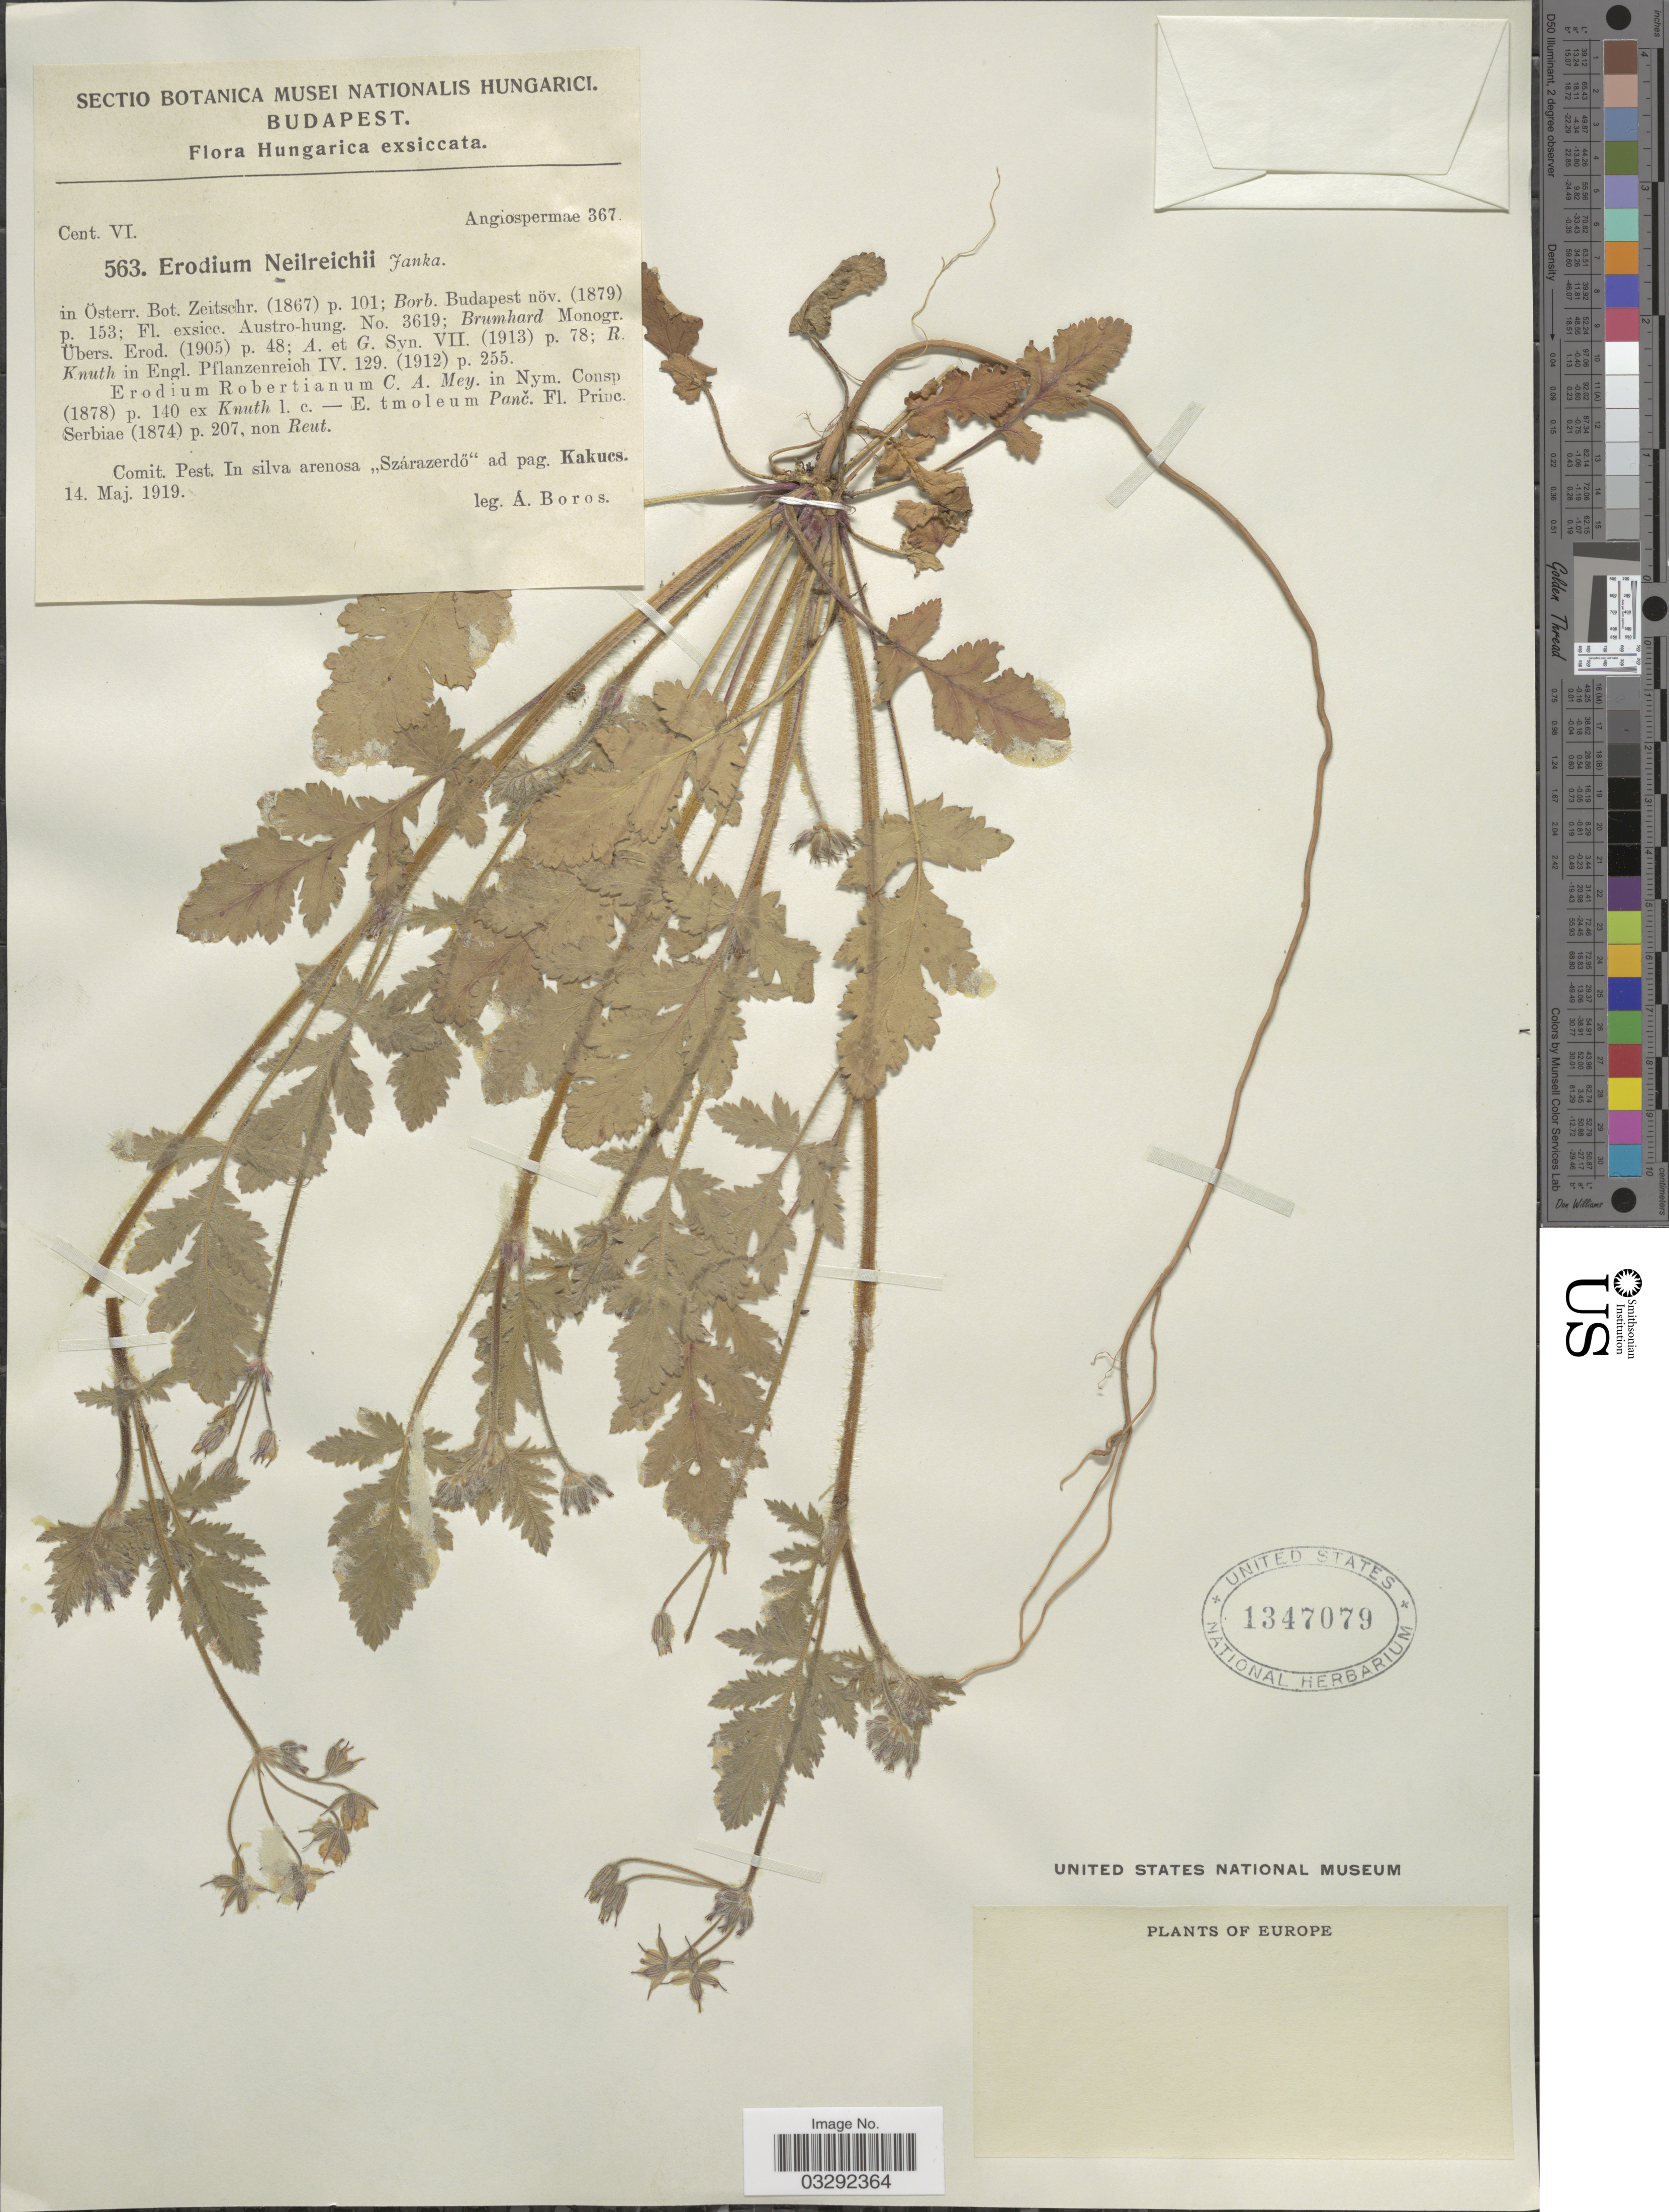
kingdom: Plantae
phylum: Tracheophyta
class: Magnoliopsida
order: Geraniales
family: Geraniaceae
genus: Erodium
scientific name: Erodium oxyrhinchum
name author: M. Bieb.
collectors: Á. Boros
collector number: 563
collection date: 1919-05-14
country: Hungary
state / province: Pest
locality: Comit. Pest. In silva arenosa "Szárazerdő" ad pag. Kakucs.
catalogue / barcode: US 1347079